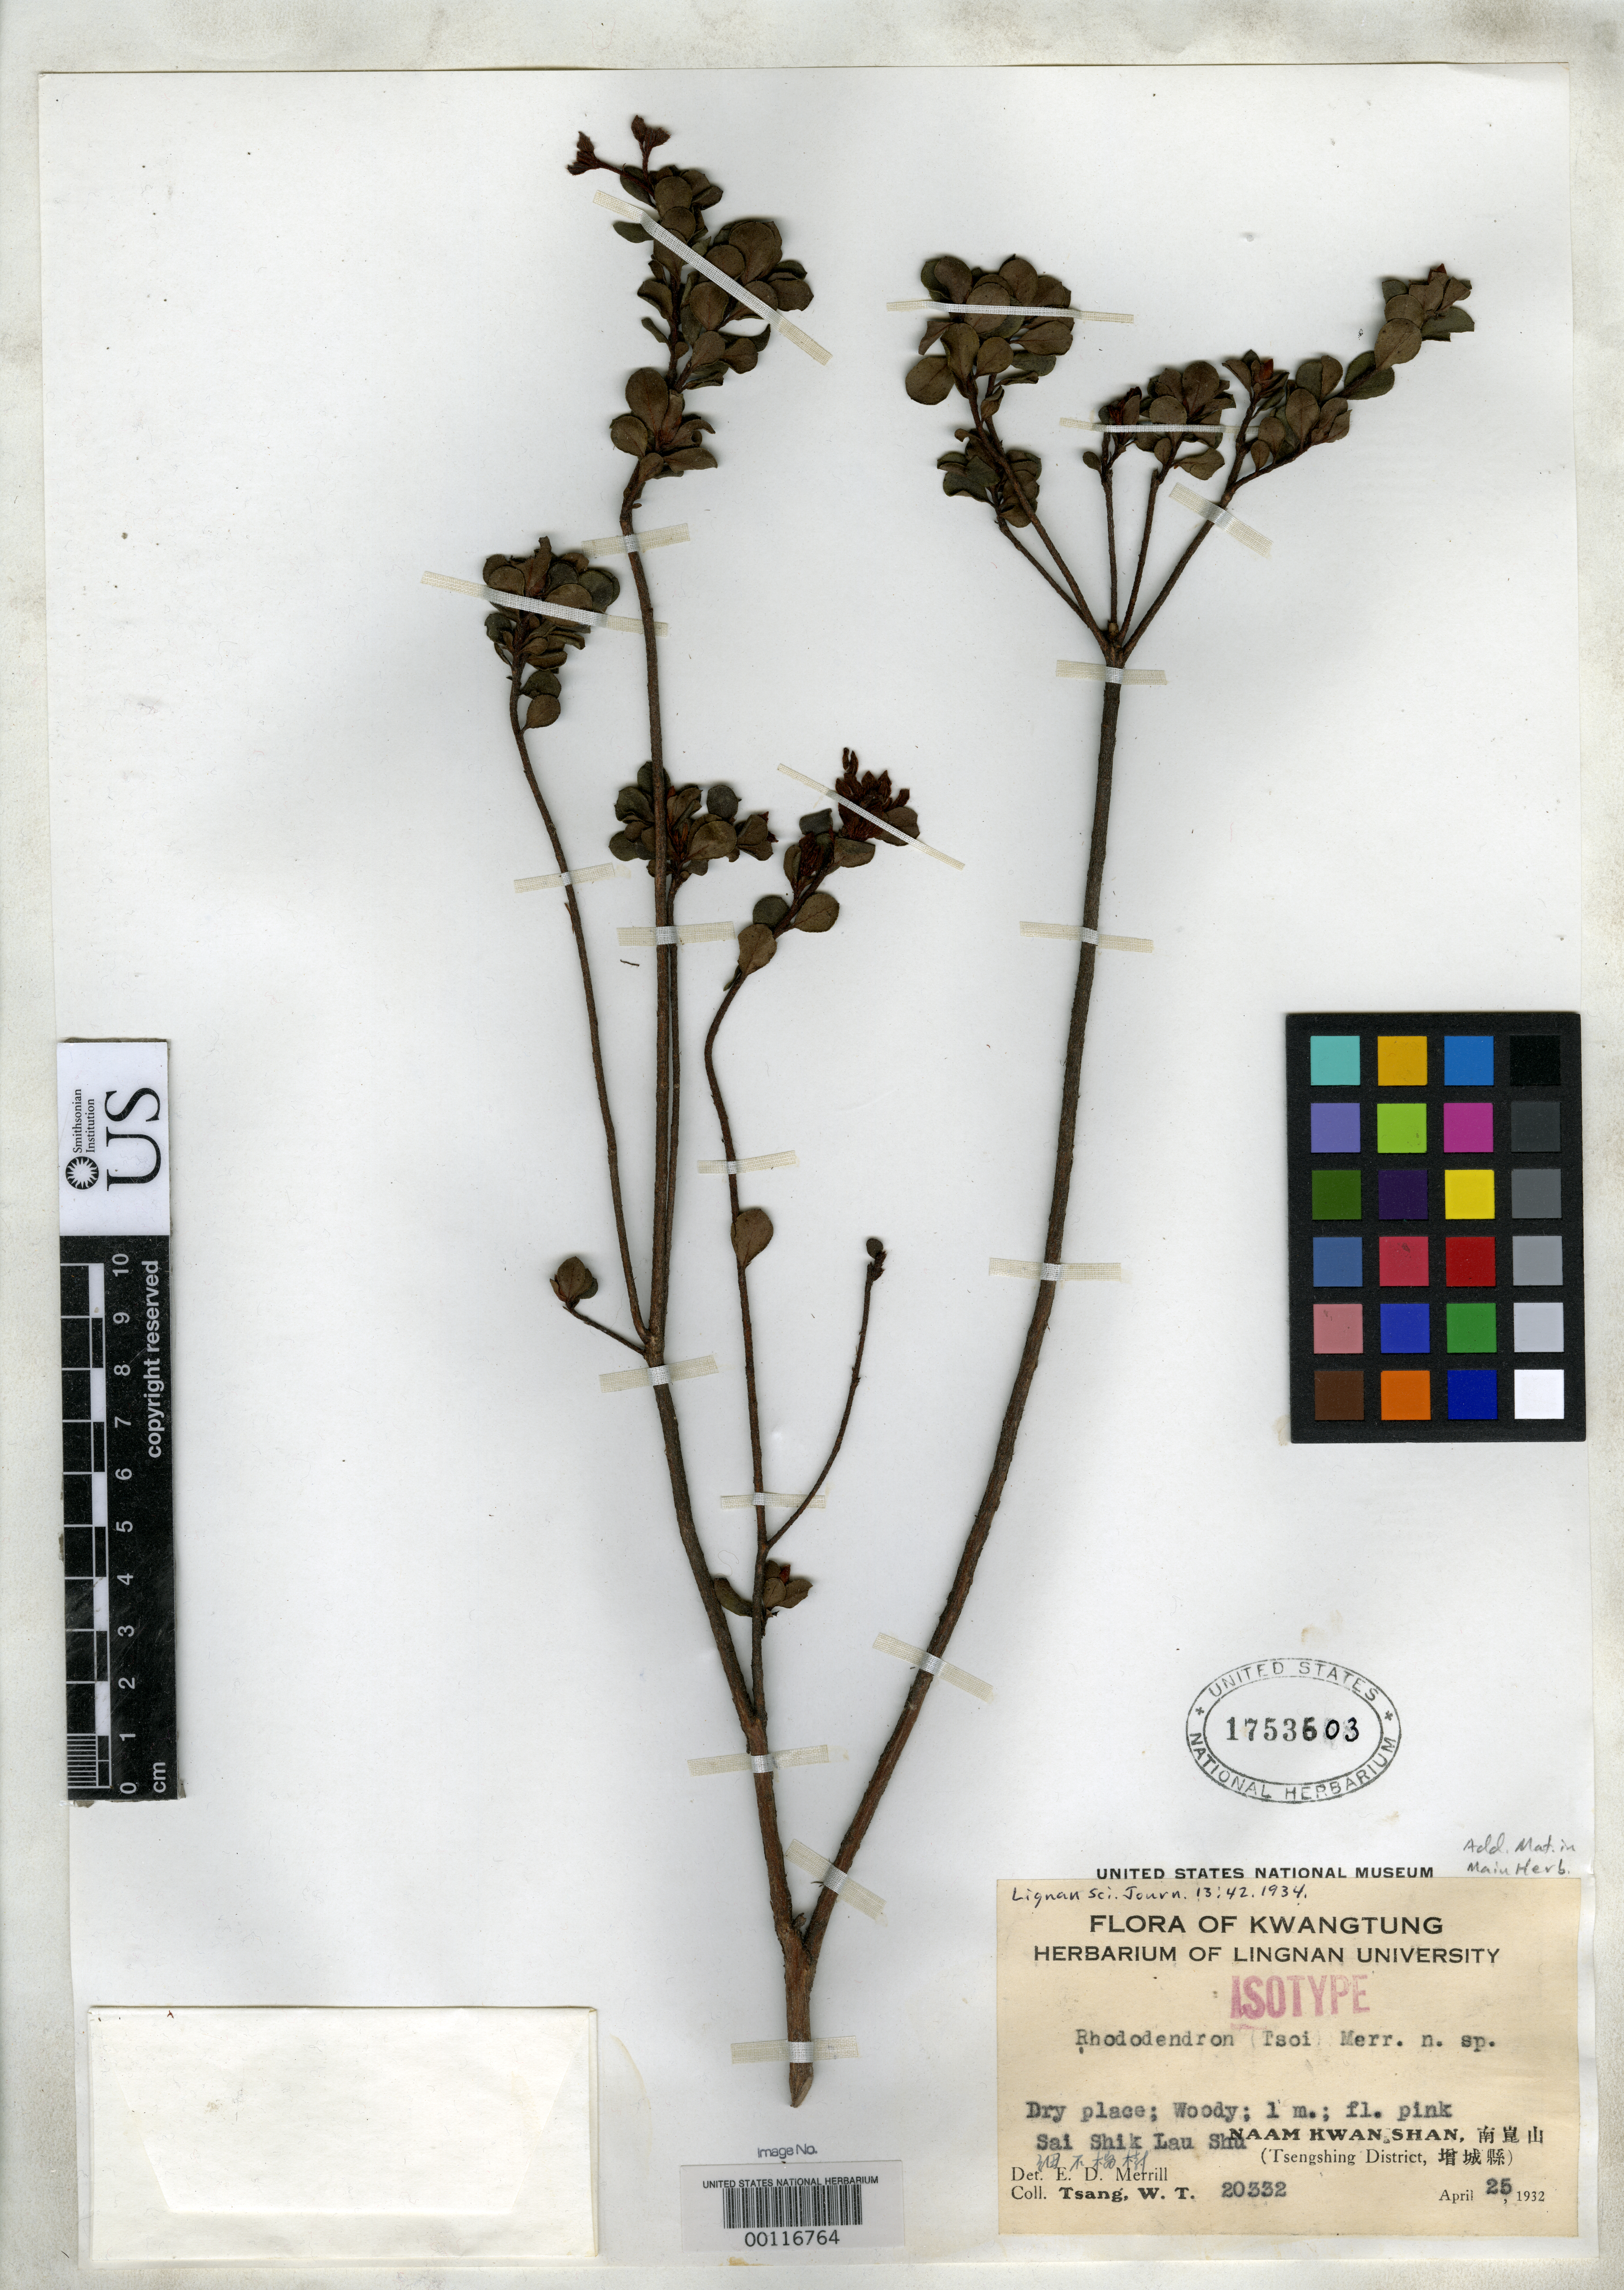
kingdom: Plantae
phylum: Tracheophyta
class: Magnoliopsida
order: Ericales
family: Ericaceae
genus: Rhododendron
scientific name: Rhododendron tsoi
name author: Merr.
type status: Isotype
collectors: W. T. Tsang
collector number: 20332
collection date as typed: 25 Apr 1932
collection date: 1932-04-25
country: China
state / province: Guangdong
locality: Sai Shik Lau Shu.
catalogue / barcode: US 1753603